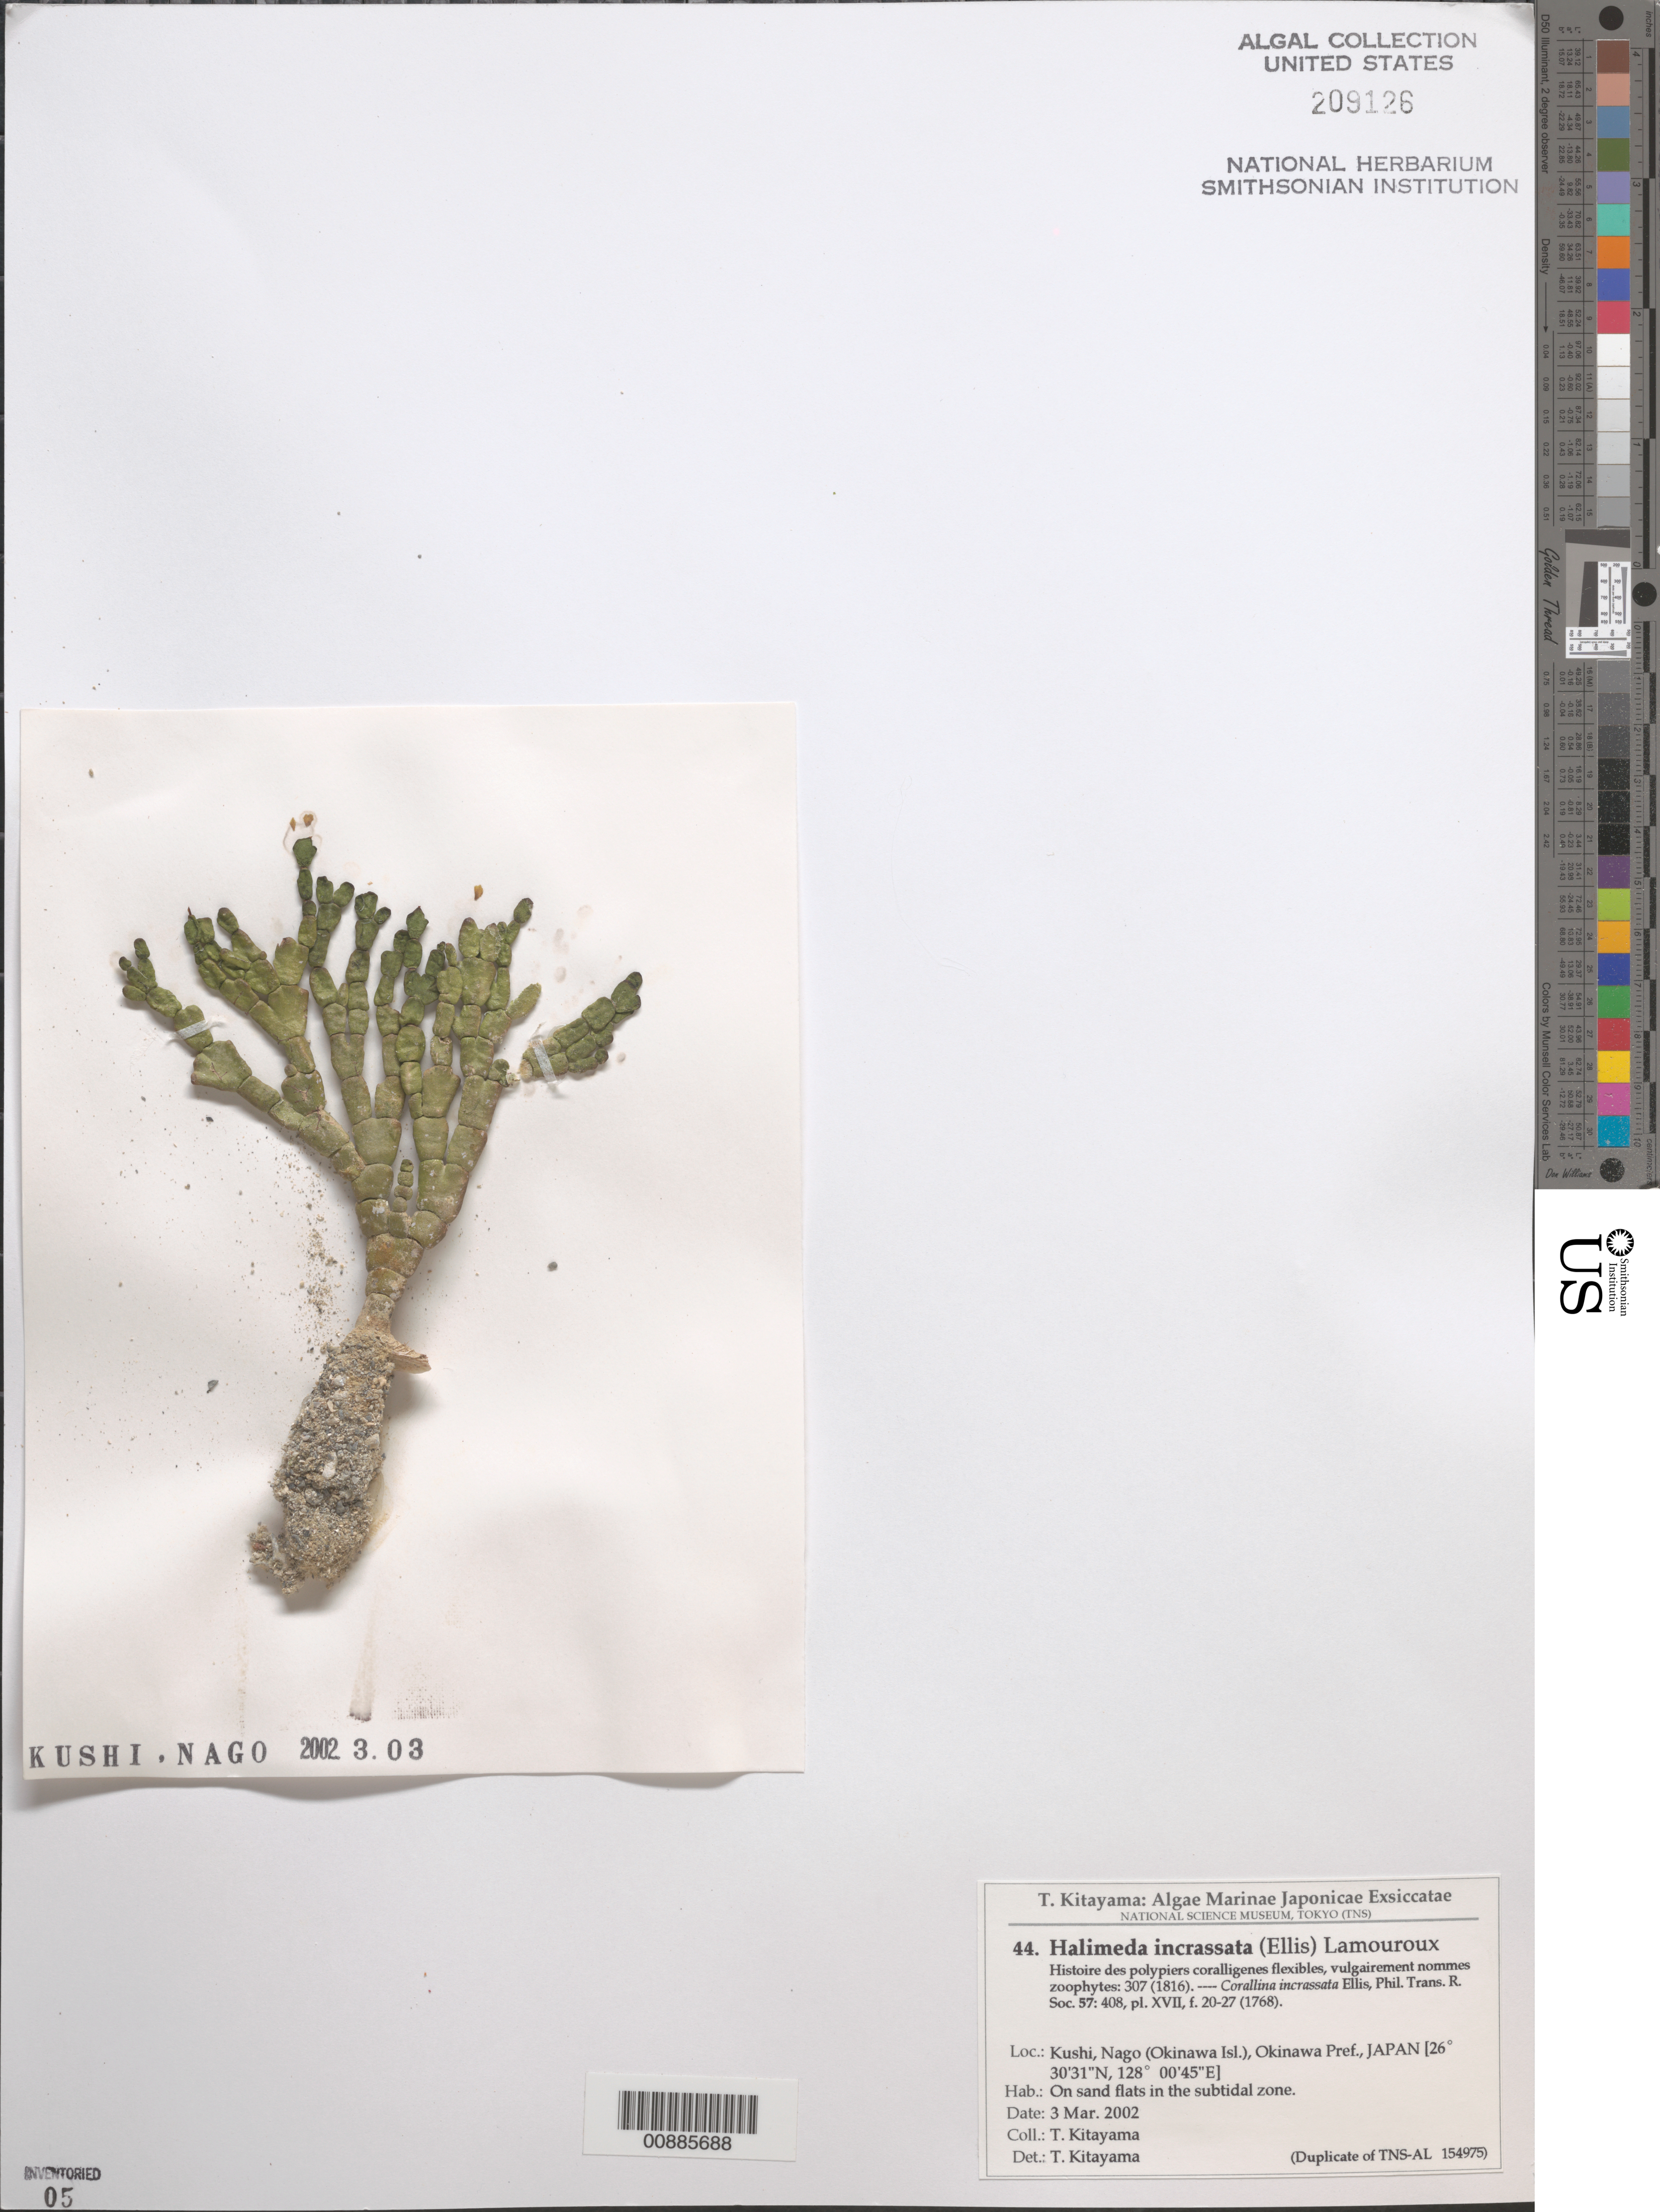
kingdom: Plantae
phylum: Chlorophyta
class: Ulvophyceae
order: Bryopsidales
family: Halimedaceae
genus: Halimeda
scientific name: Halimeda incrassata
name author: (J. Ellis) J.V.Lamouroux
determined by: Kitayama, T.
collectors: T. Kitayama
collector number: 44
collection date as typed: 03 Mar 2002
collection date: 2002-03-03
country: Japan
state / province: Okinawa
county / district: Ryukyu Shoto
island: Okinawa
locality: Kushi, Nago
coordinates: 26 30' 31" N, 128 00' 45" E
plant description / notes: Kitayama, T., Algae Marinae Japonicae Exsiccatae, Fasc. II (Nos. 26-50)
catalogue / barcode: US 209126